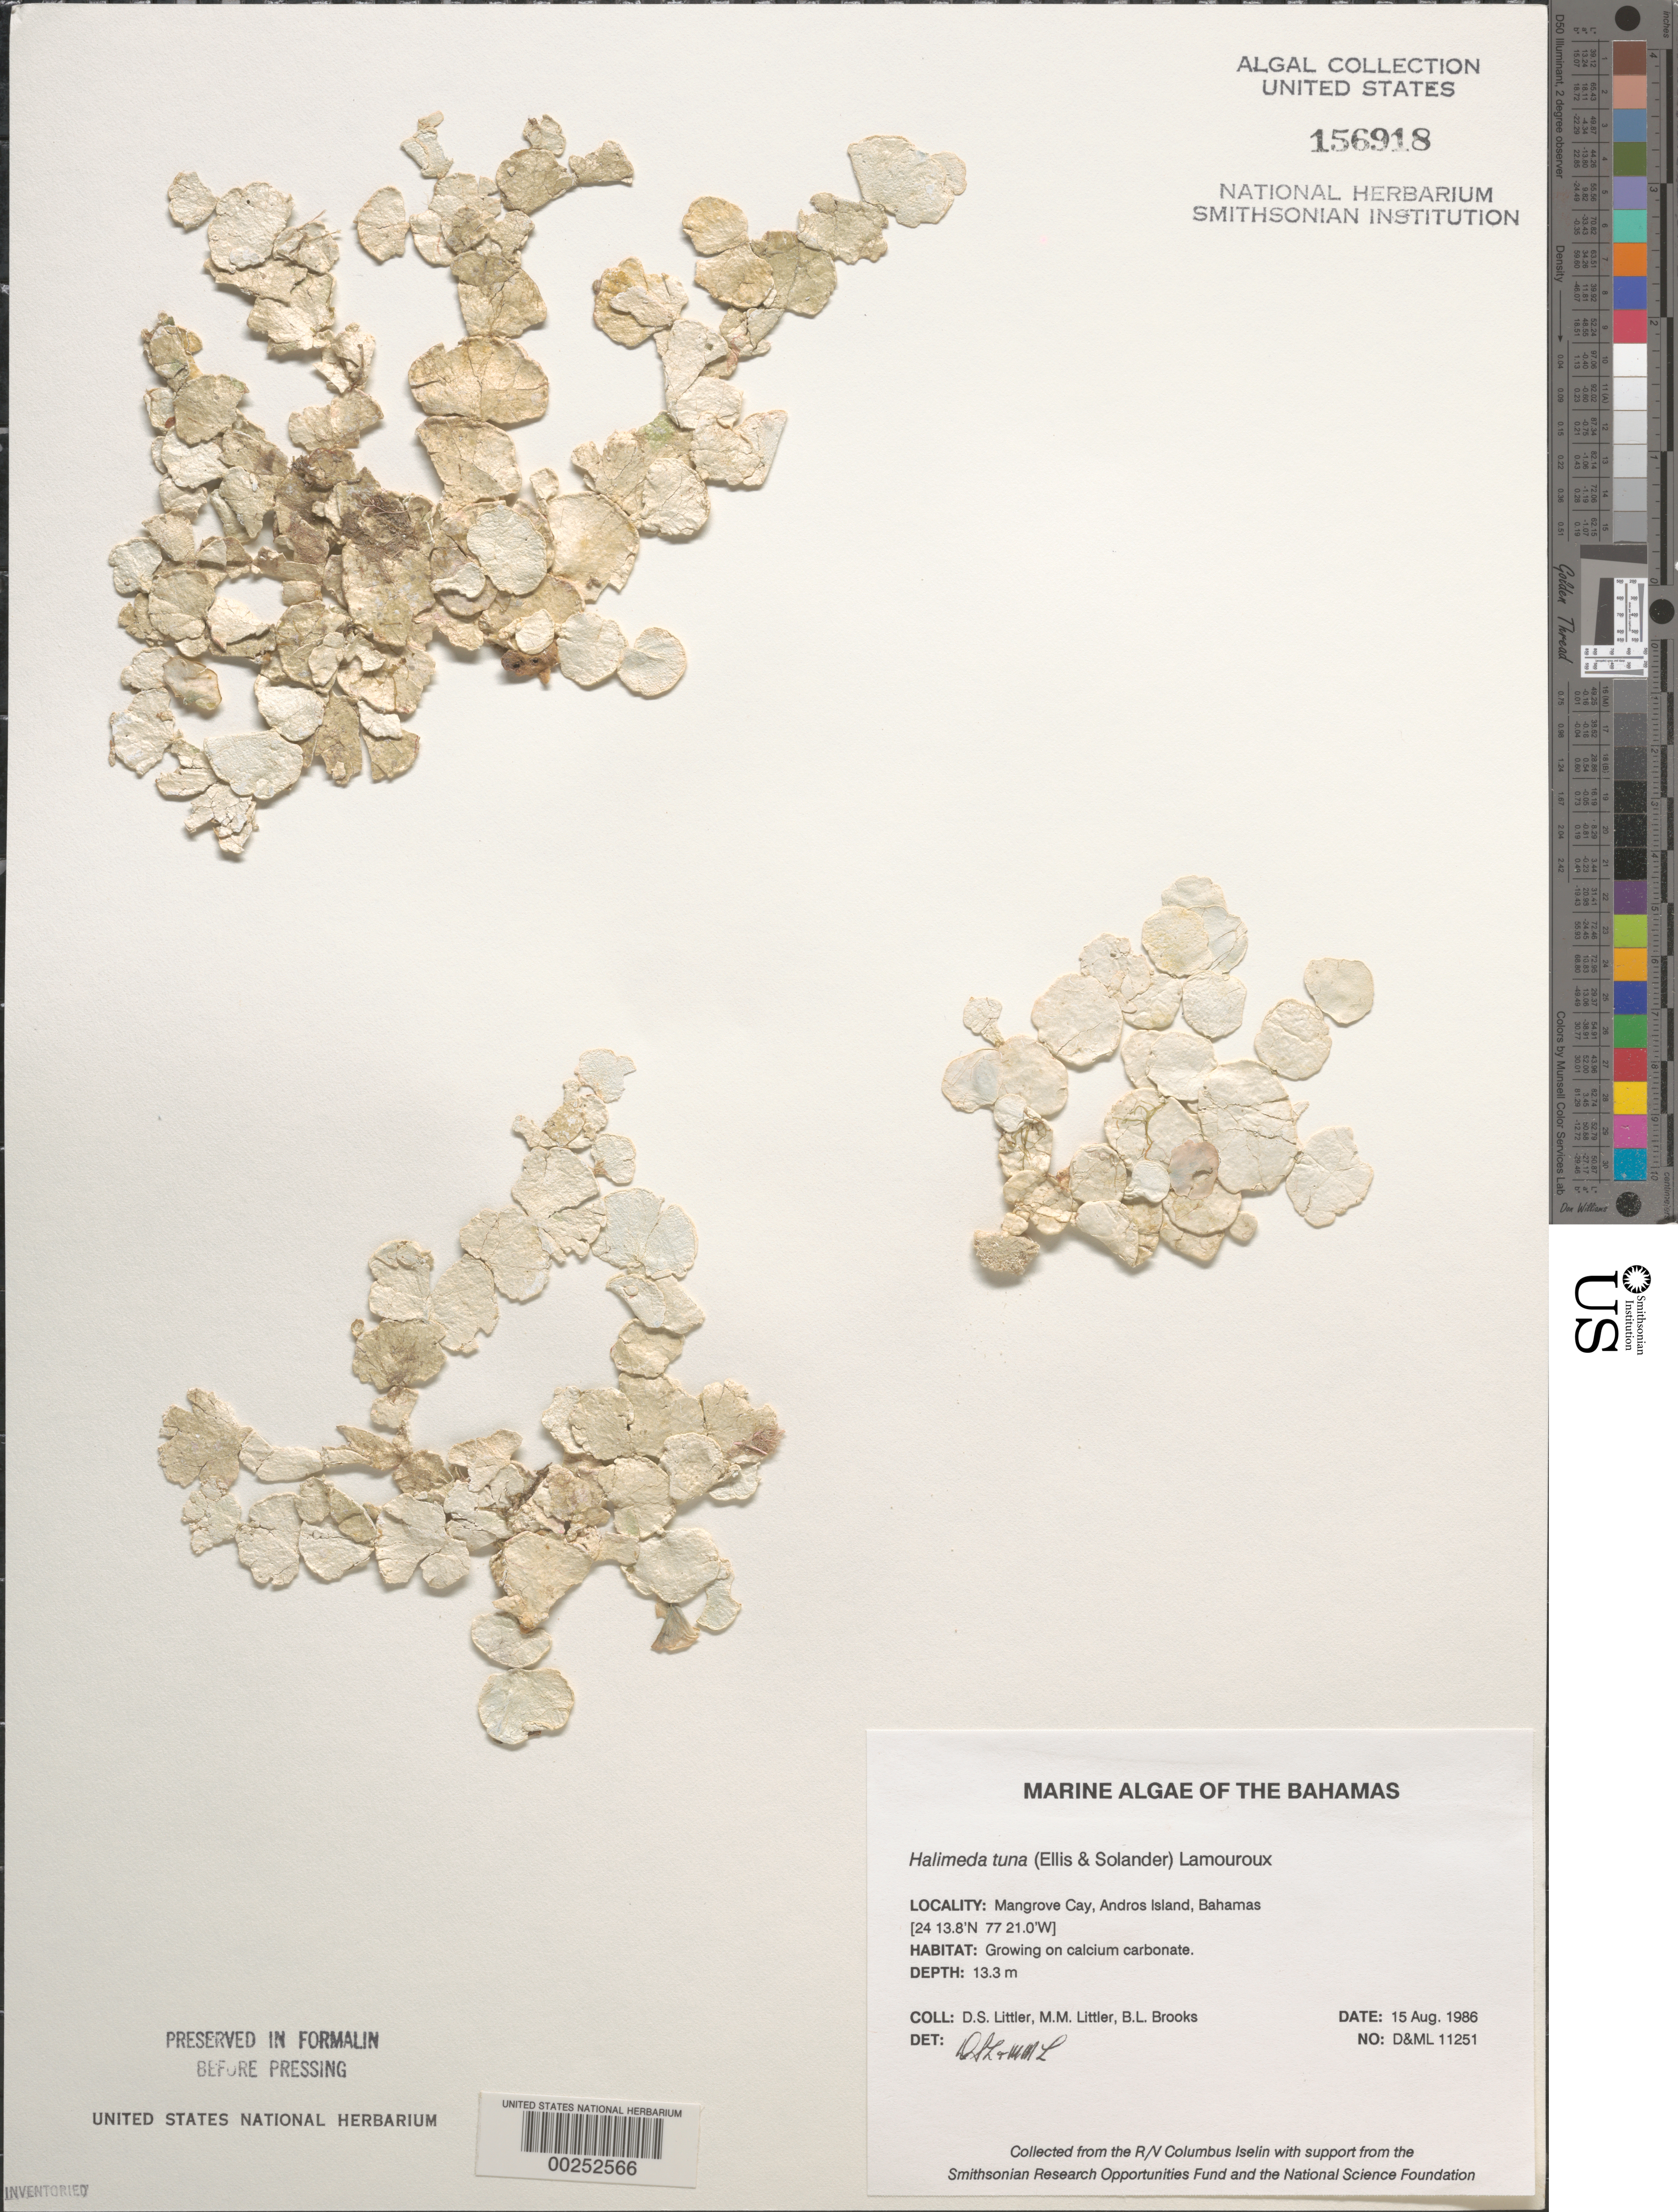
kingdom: Plantae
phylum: Chlorophyta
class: Ulvophyceae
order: Bryopsidales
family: Halimedaceae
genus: Halimeda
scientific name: Halimeda tuna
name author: (J. Ellis & Sol.) J.V.Lamouroux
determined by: Littler, D. S.; Littler, M. M.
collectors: D. S. Littler, M. M. Littler & B. Brooks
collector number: D&ML 11251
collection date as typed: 15 Aug 1986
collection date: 1986-08-15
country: Bahamas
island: Mangrove Cay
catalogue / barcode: US 156918